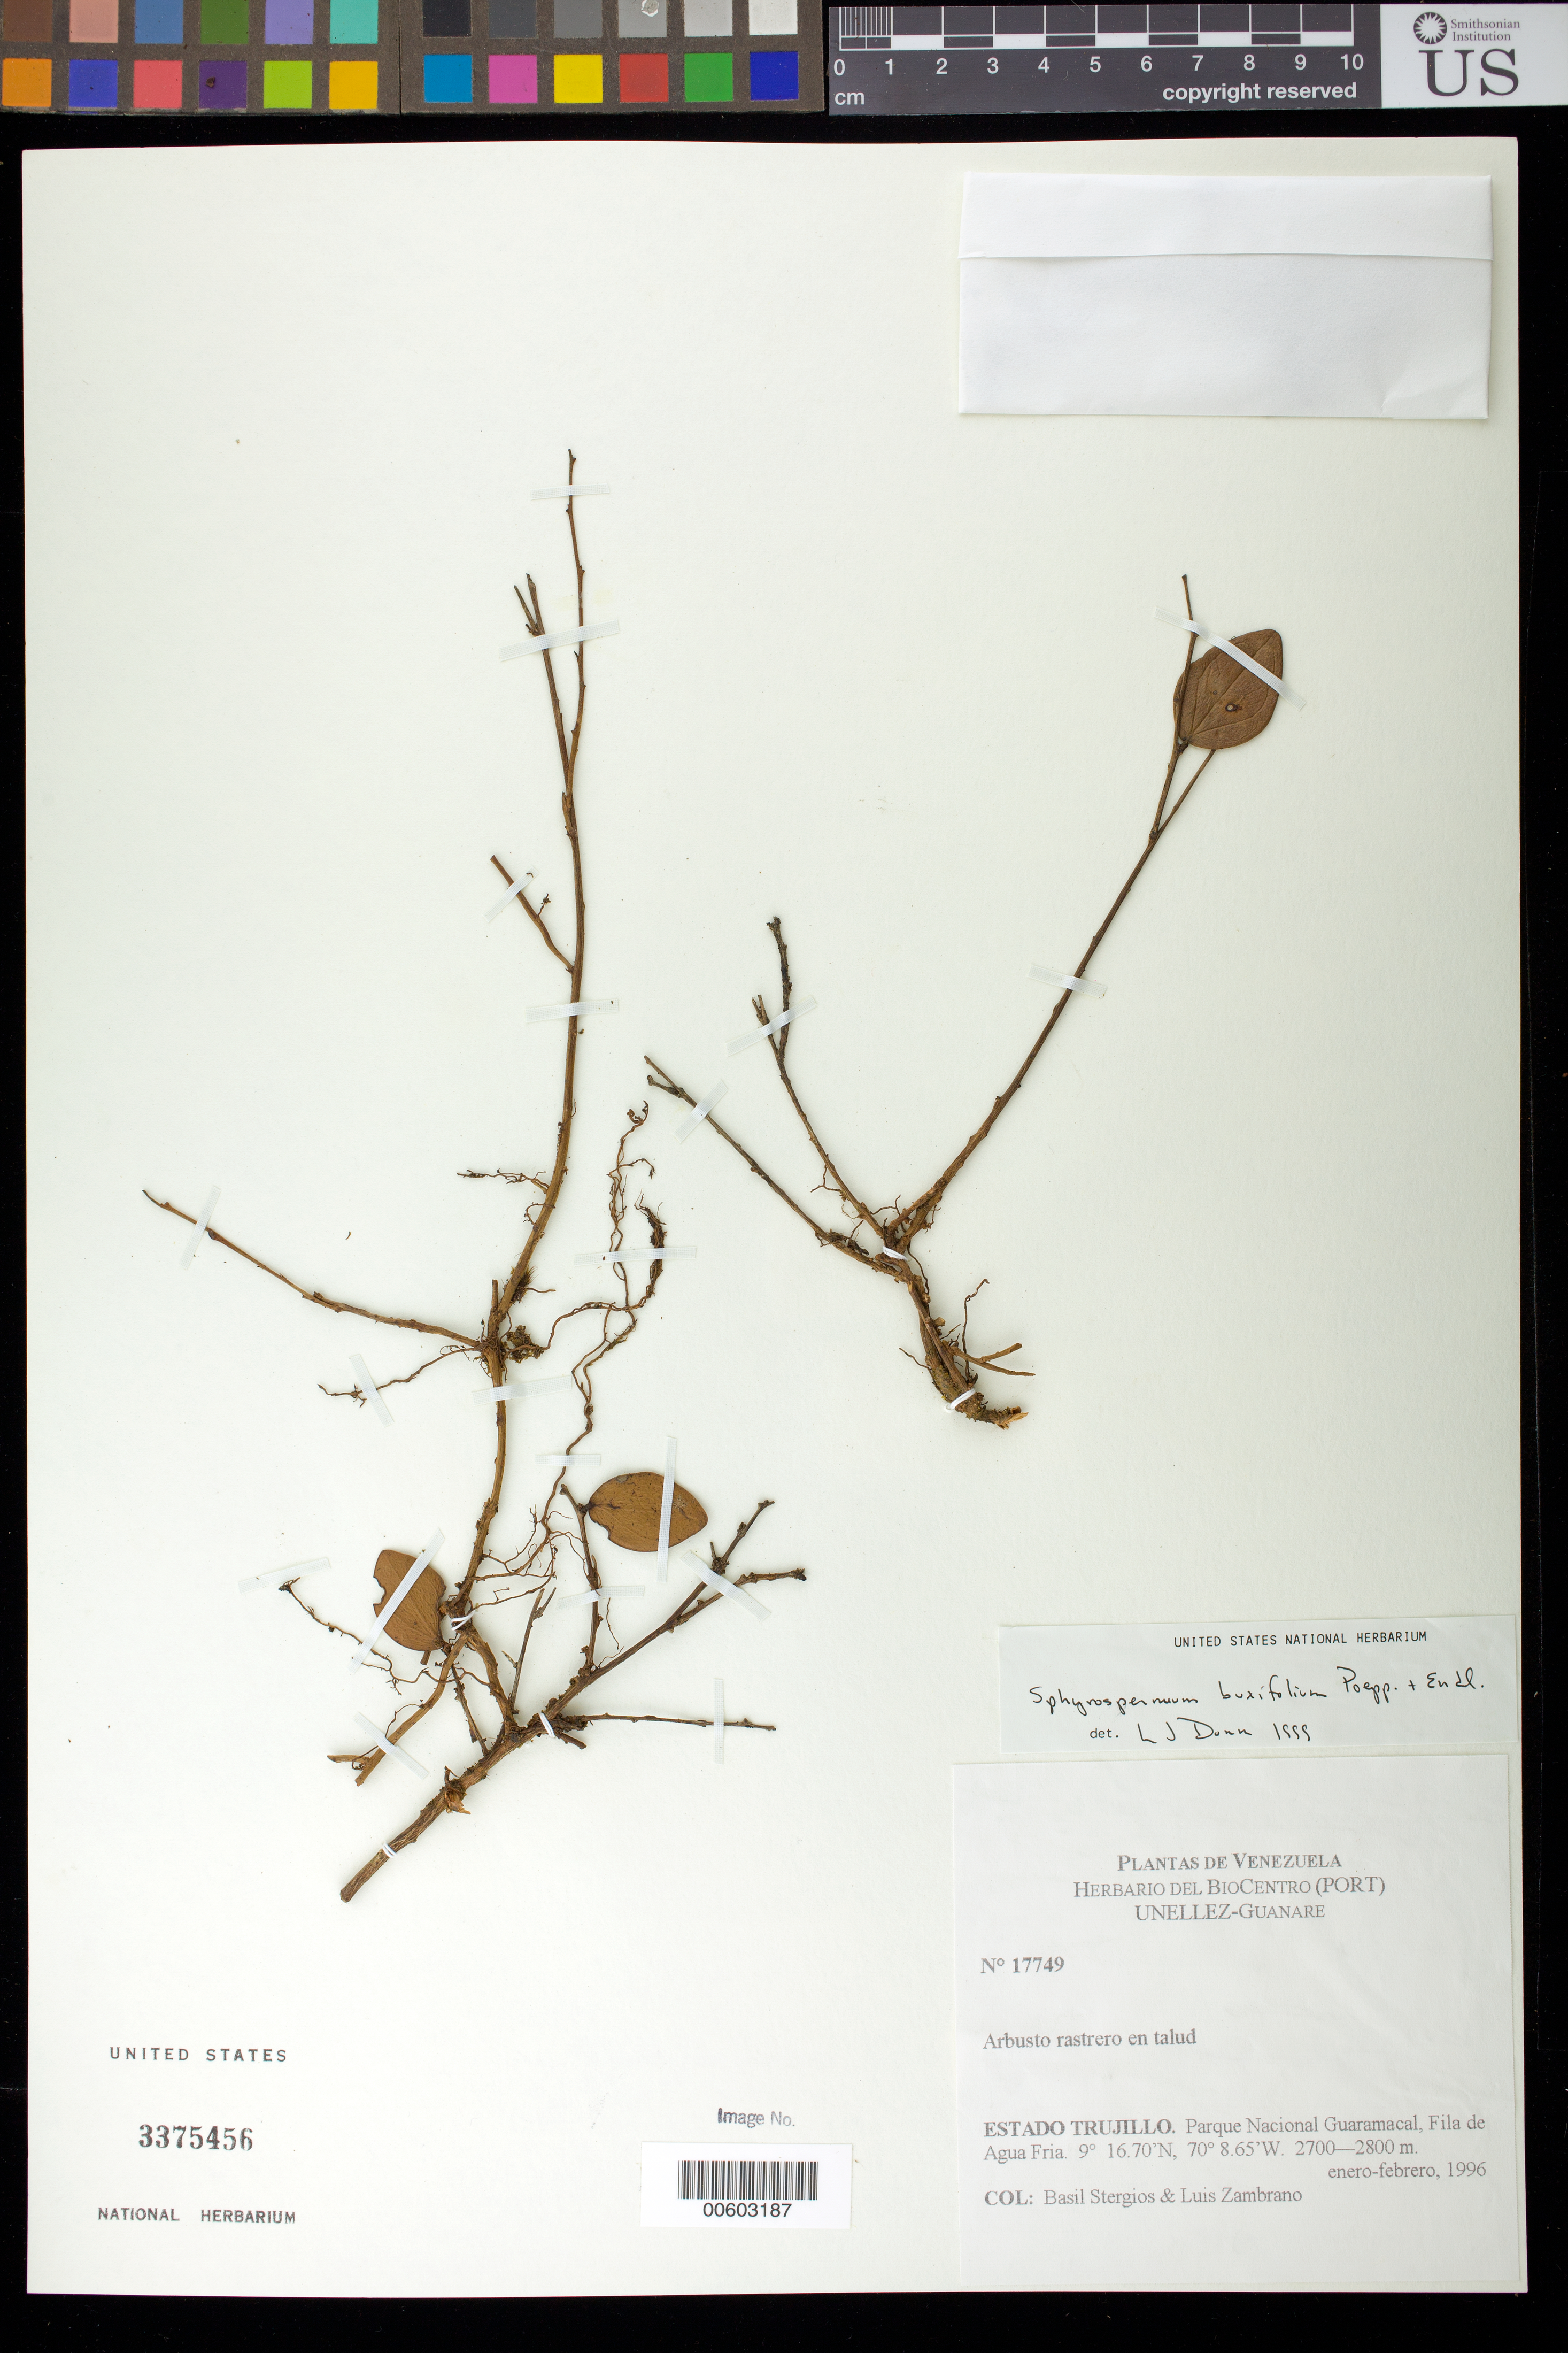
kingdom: Plantae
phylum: Tracheophyta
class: Magnoliopsida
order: Ericales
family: Ericaceae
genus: Sphyrospermum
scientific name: Sphyrospermum buxifolium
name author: Poepp. & Endl.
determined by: Dorr, L. J., (BOT), Smithsonian Institution - National Museum of Natural History (UNITED STATES)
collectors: B. G. Stergios & L. Zambrano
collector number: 17749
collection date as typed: Jan 1996 to -- Feb 1996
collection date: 1996-01/1996-02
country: Venezuela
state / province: Trujillo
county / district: Boconó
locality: Parque Nacional Guaramacal, Fila de Agua Fria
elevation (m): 2700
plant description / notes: PORT, US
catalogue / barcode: US 3375456